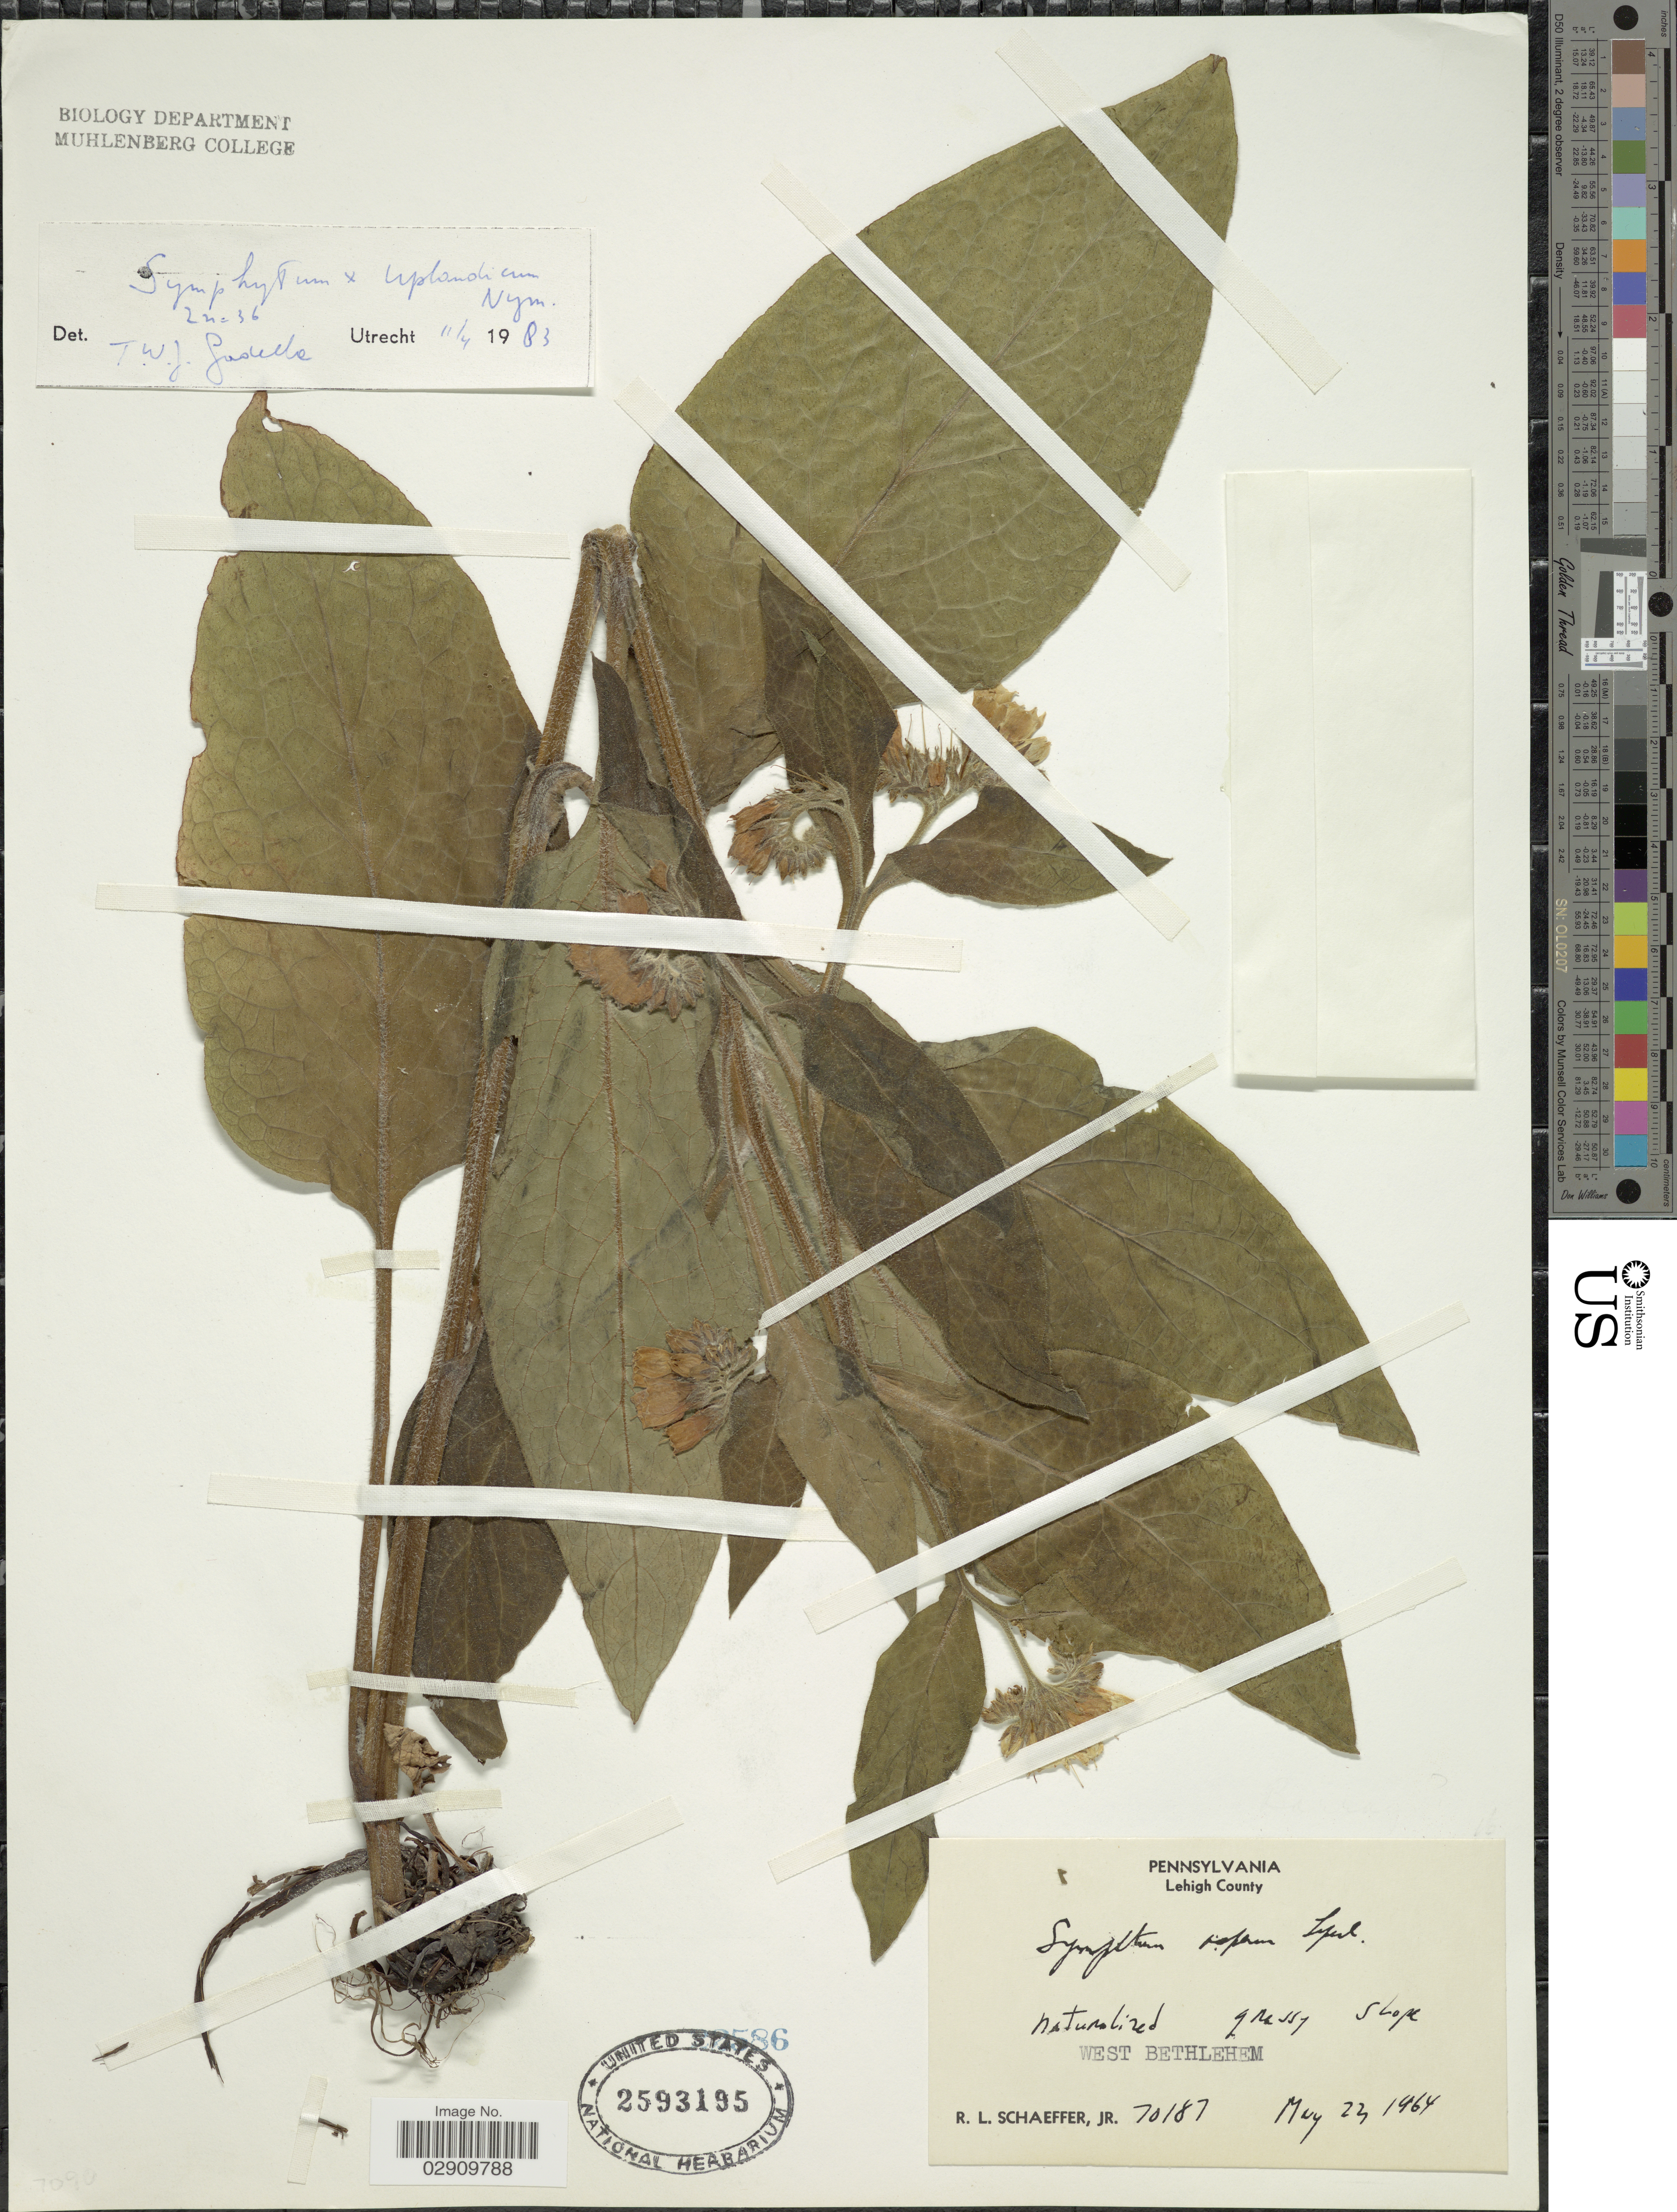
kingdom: Plantae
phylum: Tracheophyta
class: Magnoliopsida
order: Boraginales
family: Boraginaceae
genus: Symphytum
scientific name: Symphytum uplandicum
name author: Nyman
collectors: R. L. Schaeffer Jr.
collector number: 70187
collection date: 1964-05-22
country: United States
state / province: Pennsylvania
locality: Lehigh County, Naturalized grassy slope, West Bethlehem.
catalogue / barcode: US 2593195